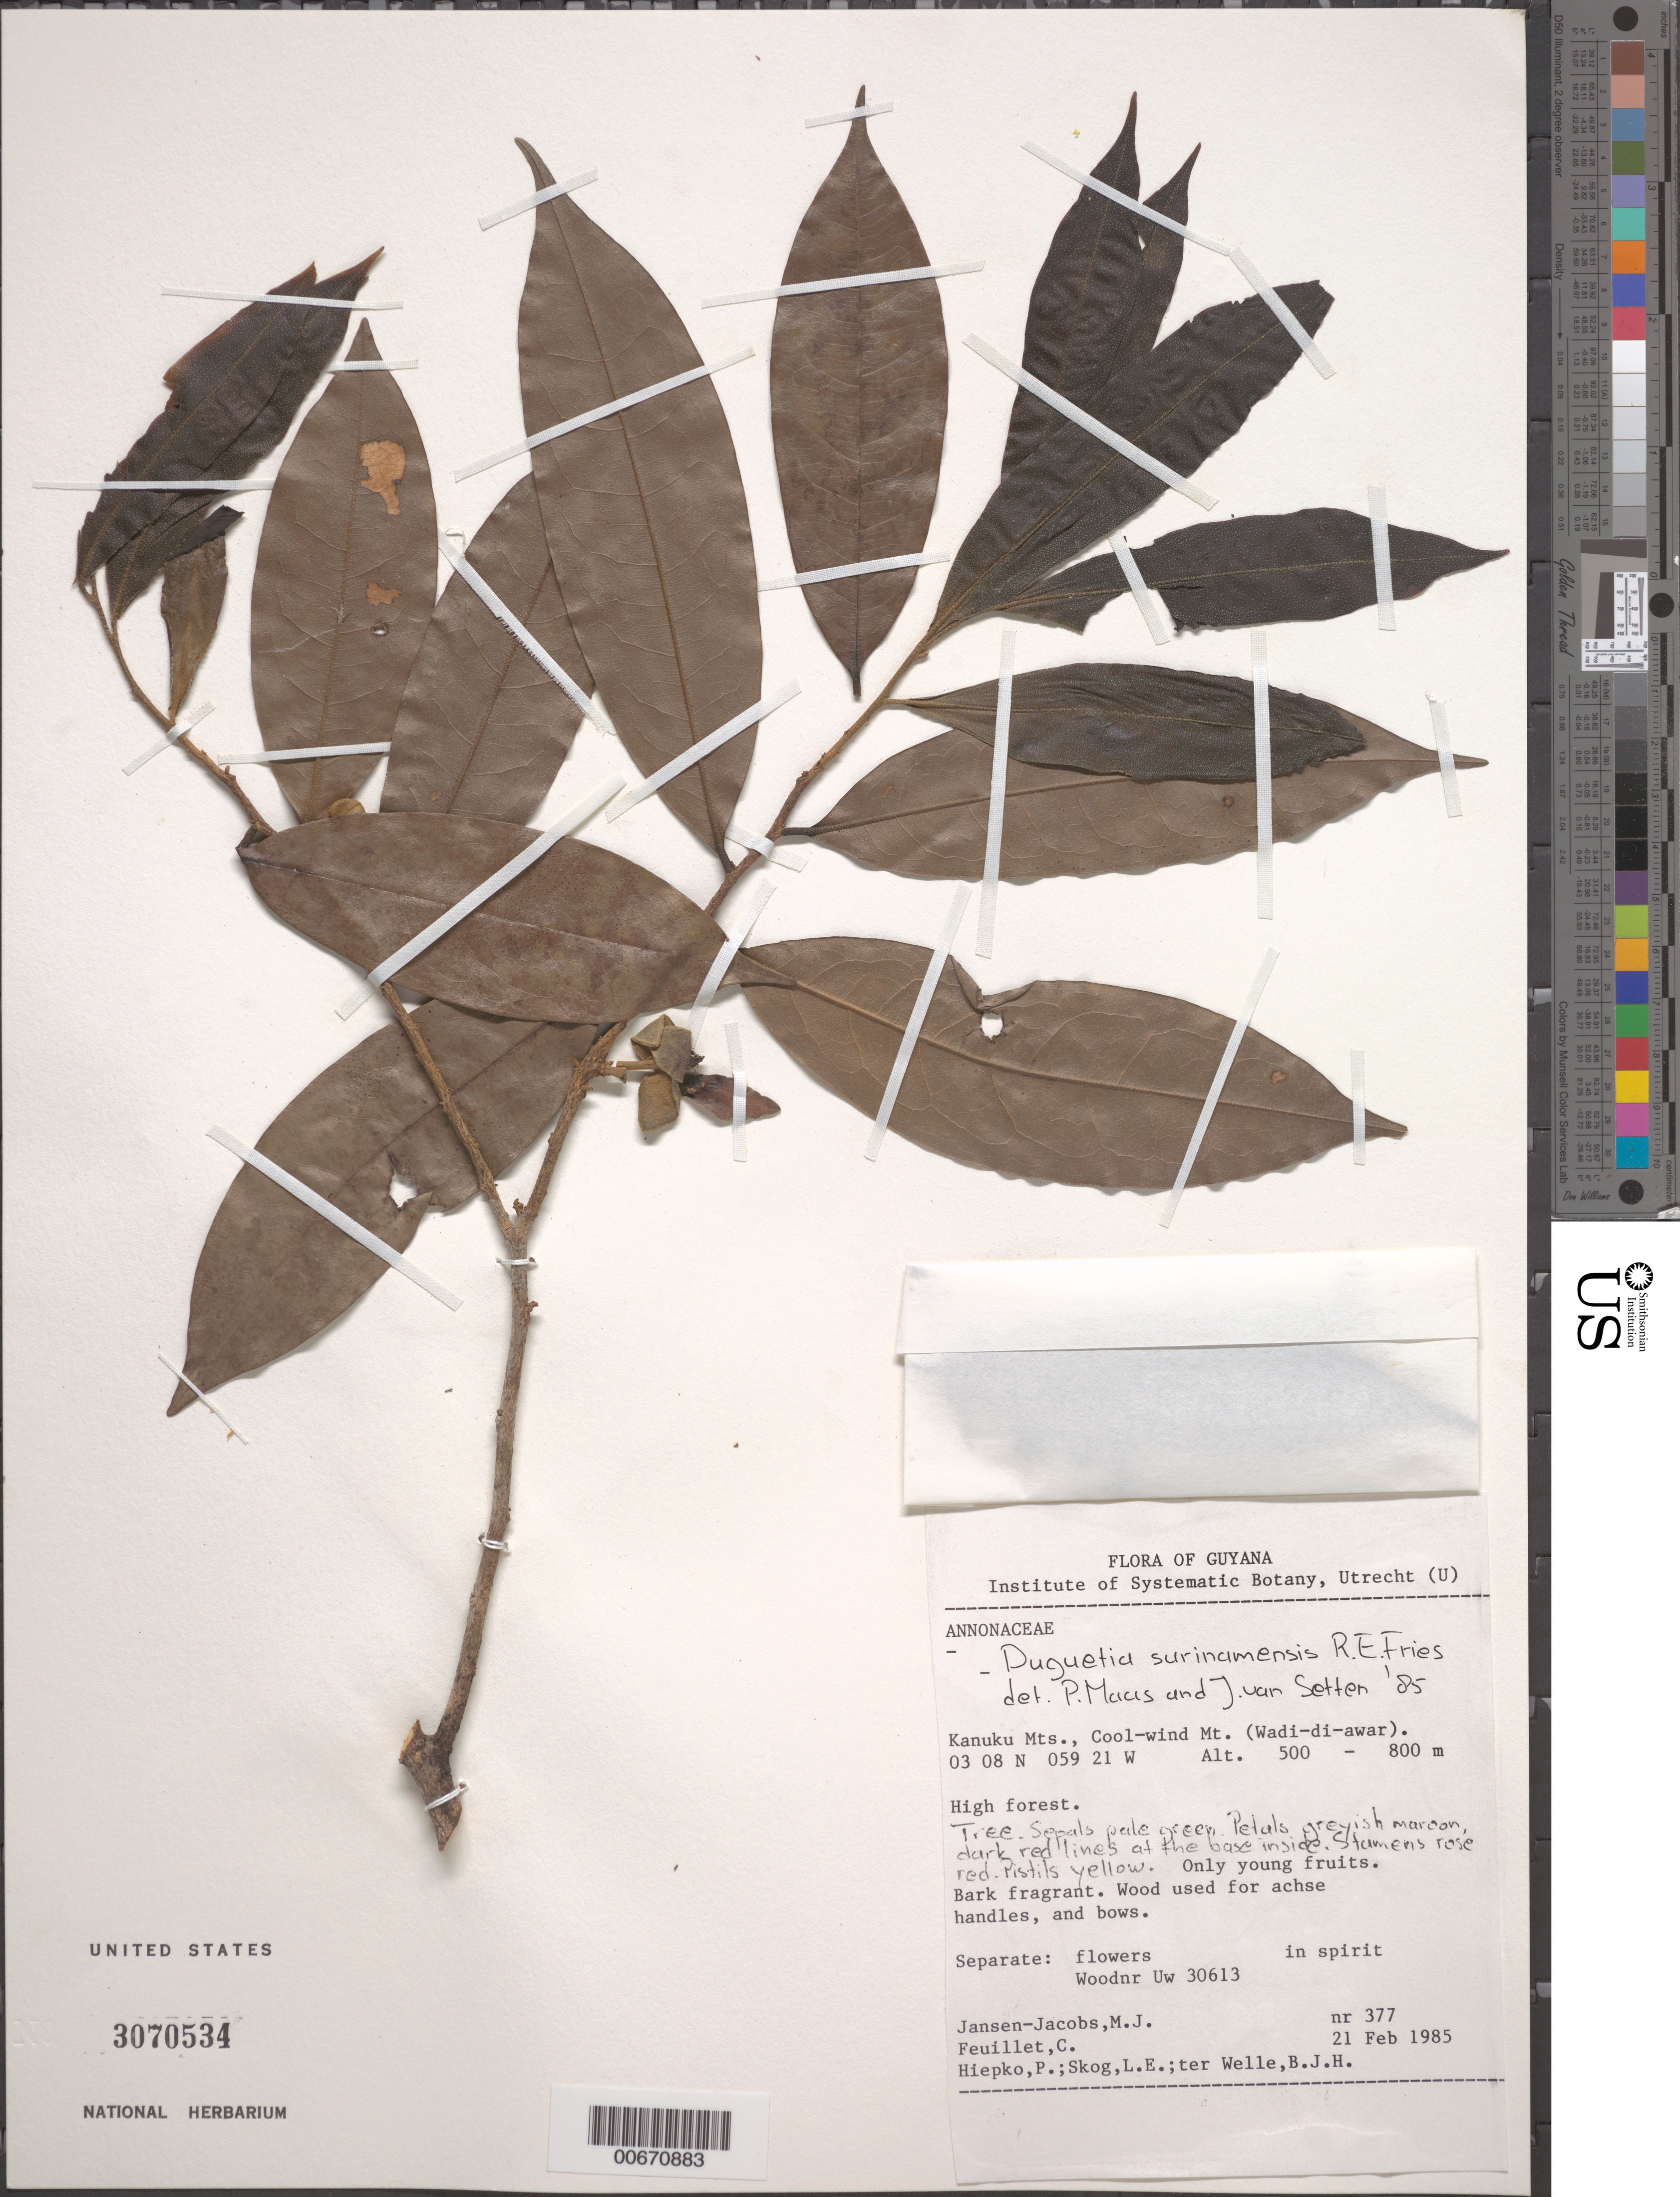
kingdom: Plantae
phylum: Tracheophyta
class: Magnoliopsida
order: Magnoliales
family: Annonaceae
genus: Duguetia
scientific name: Duguetia surinamensis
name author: R.E. Fr.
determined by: Maas, P. J.; van Setten, J.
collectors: M. J. Jansen-Jacobs, C. Feuillet, P. H. Hiepko, L. E. Skog & B. Welle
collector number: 377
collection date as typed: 21-Feb-85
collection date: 1985-02-21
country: Guyana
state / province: U. Takutu-U. Essequibo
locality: Kanuku Mts., Cool-wind Mt. (Wadi-di-awar)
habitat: High forest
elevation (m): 500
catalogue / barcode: US 3070534